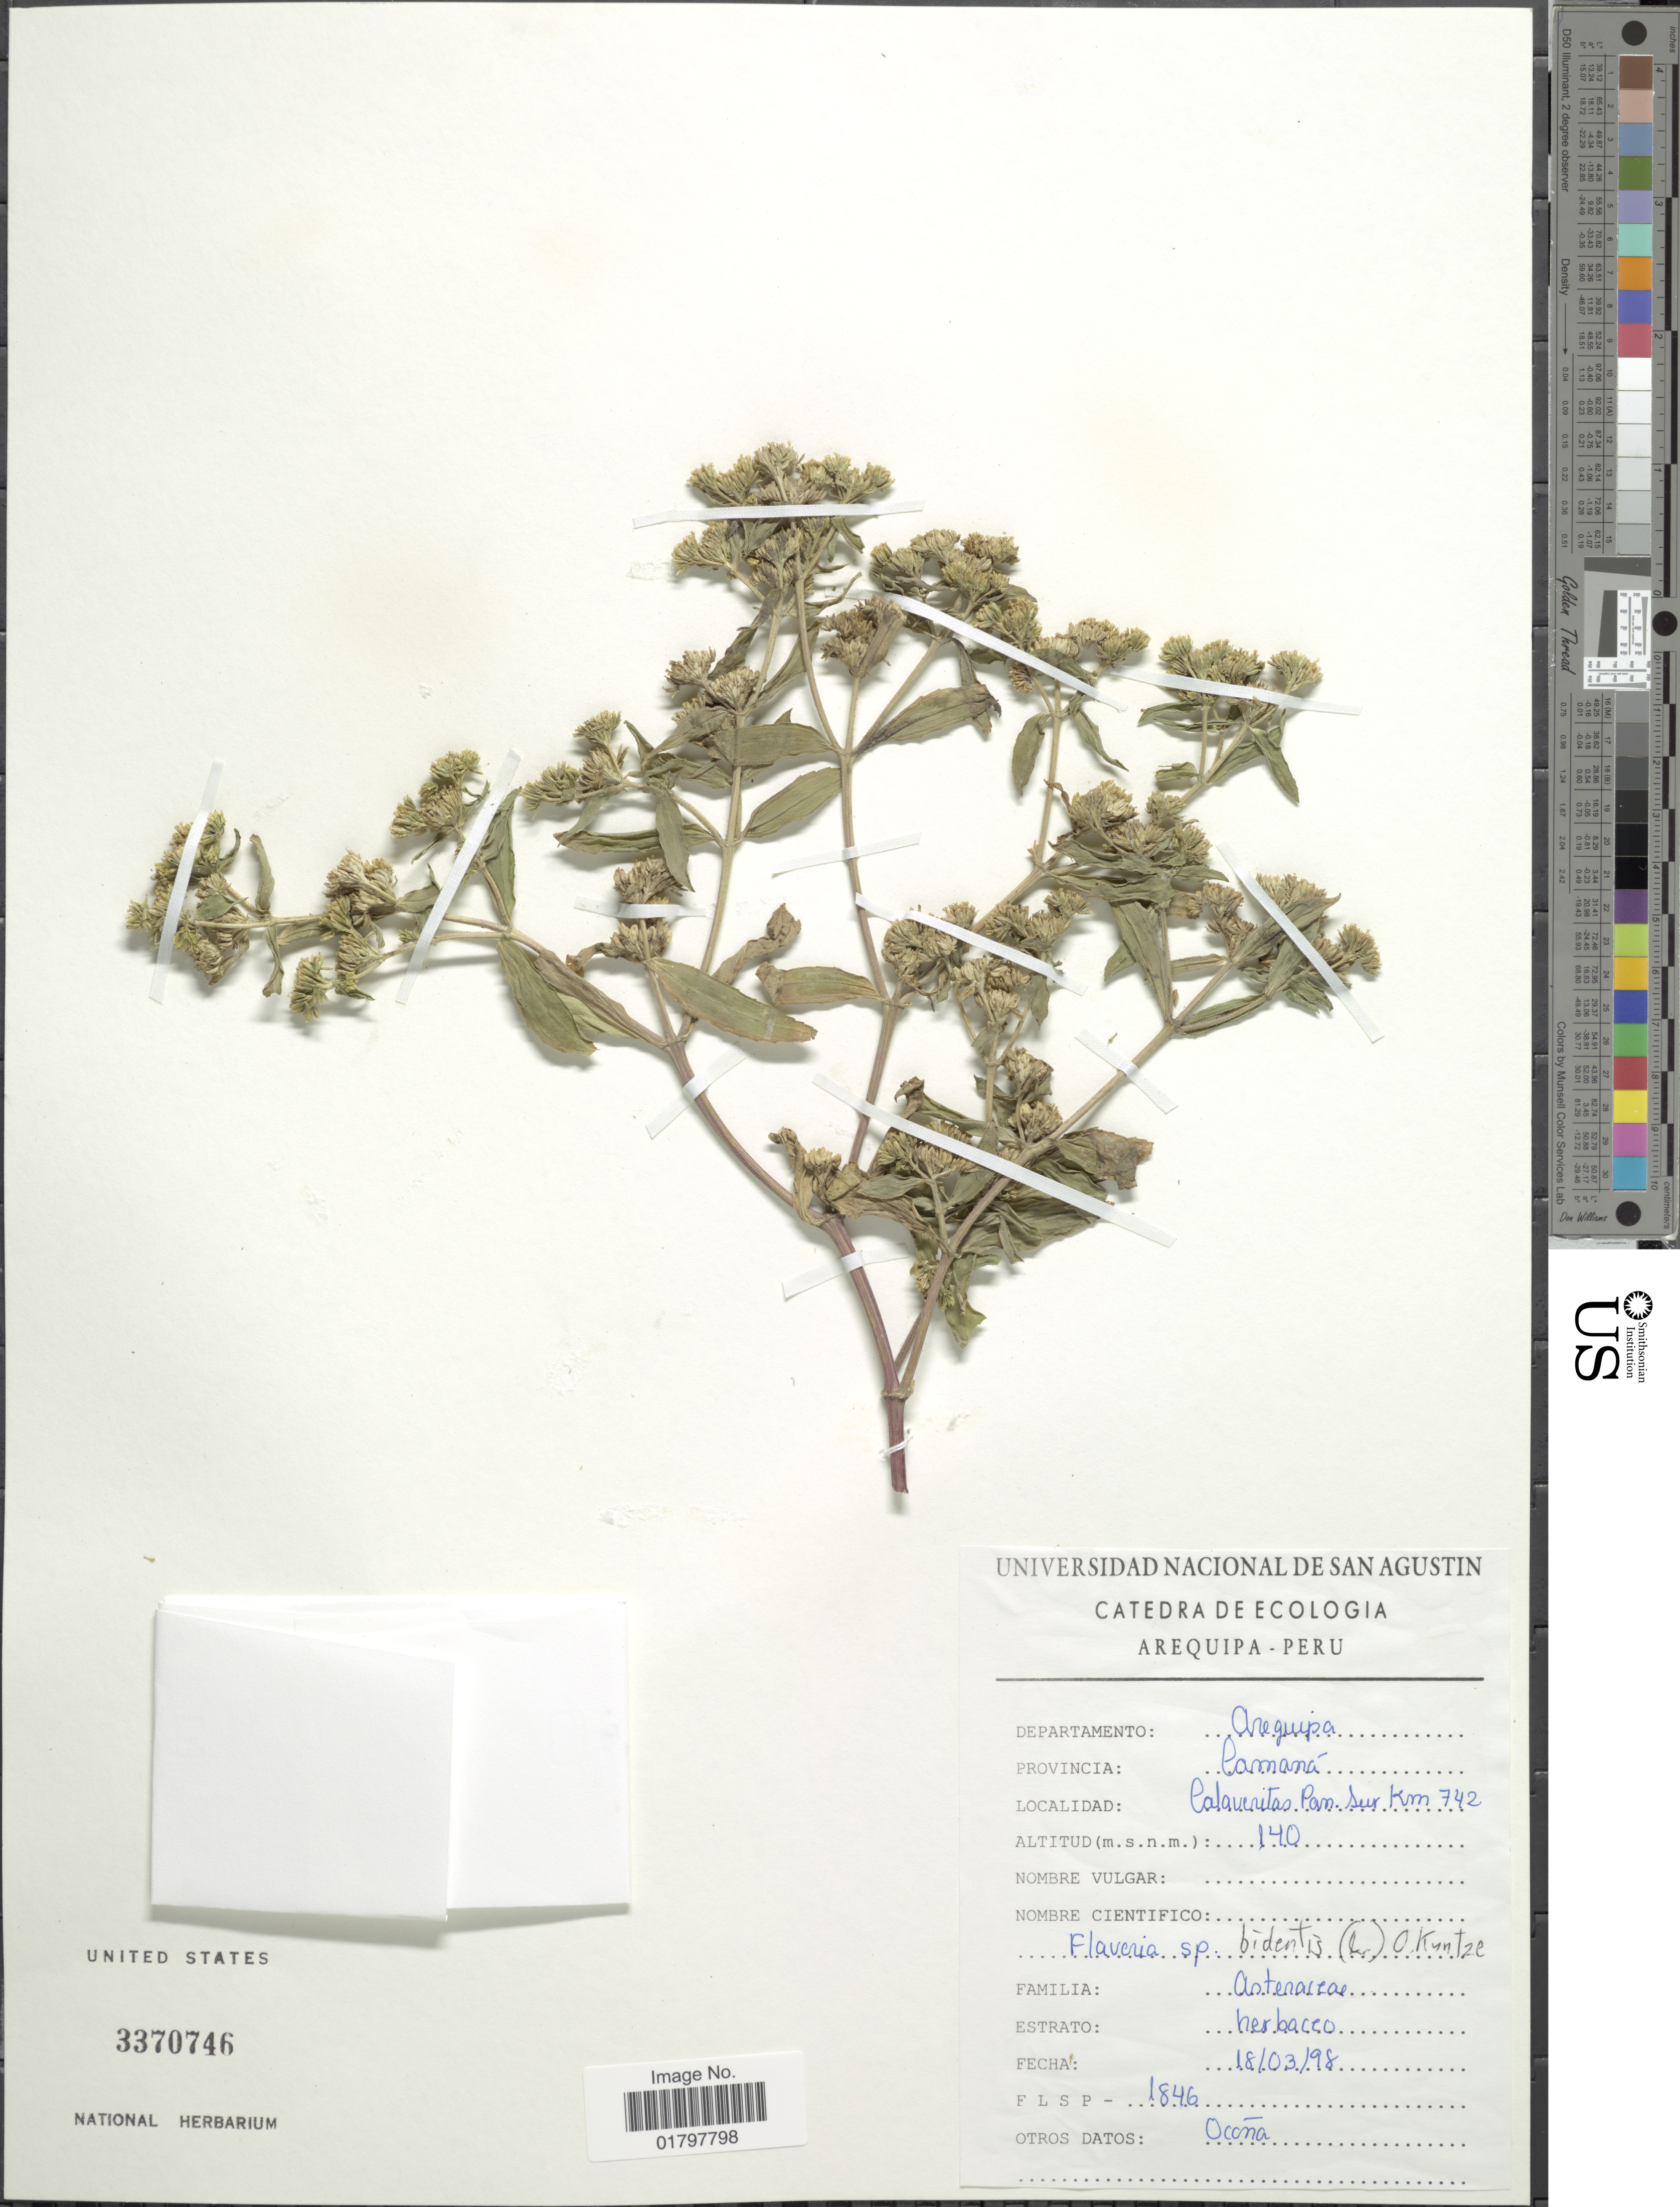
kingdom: Plantae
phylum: Tracheophyta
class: Magnoliopsida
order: Asterales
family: Asteraceae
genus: Flaveria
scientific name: Flaveria bidentis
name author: (L.) Kuntze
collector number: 1846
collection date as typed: Transcribed d/m/y: 18/3/98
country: Peru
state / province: Arequipa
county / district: Camaná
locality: Calaveritas Pan Sur Km 742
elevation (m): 140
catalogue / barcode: US 3370746